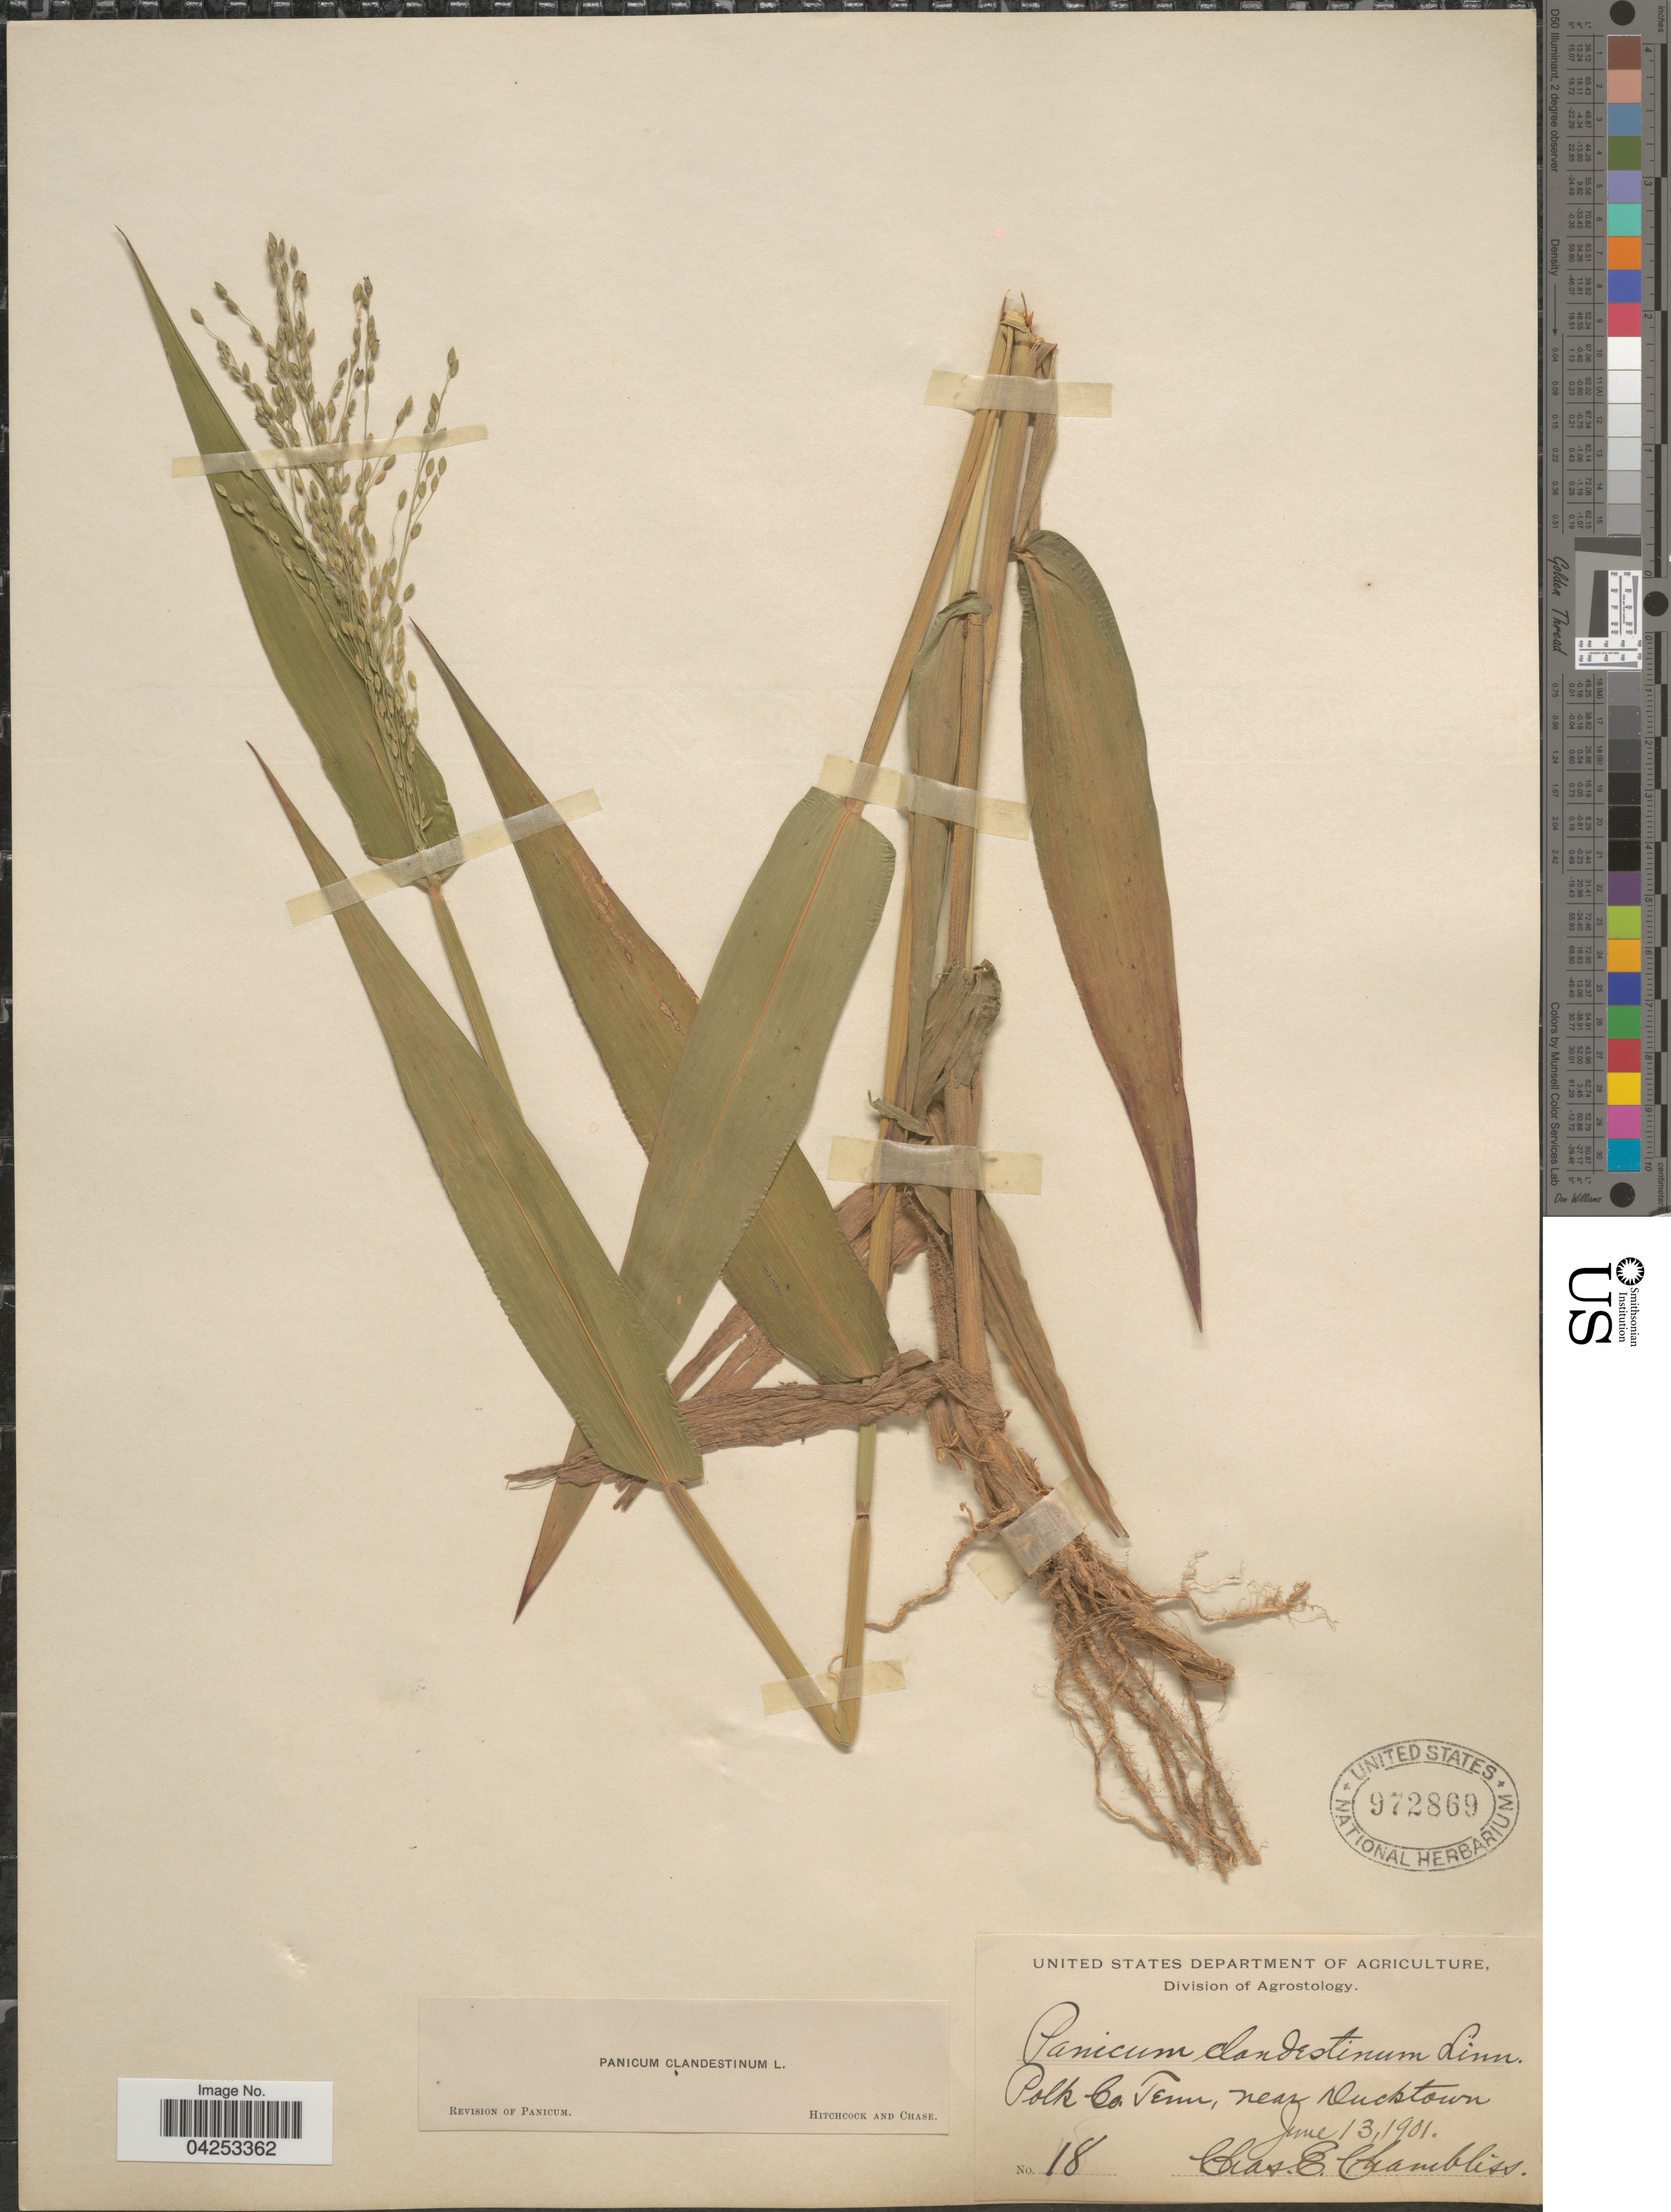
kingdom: Plantae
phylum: Tracheophyta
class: Liliopsida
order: Poales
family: Poaceae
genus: Dichanthelium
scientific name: Dichanthelium clandestinum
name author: (L.) Gould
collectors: C. Chambliss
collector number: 18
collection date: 1901-06-13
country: United States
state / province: Tennessee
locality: Polk Co., near Ducktown.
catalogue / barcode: US 972869